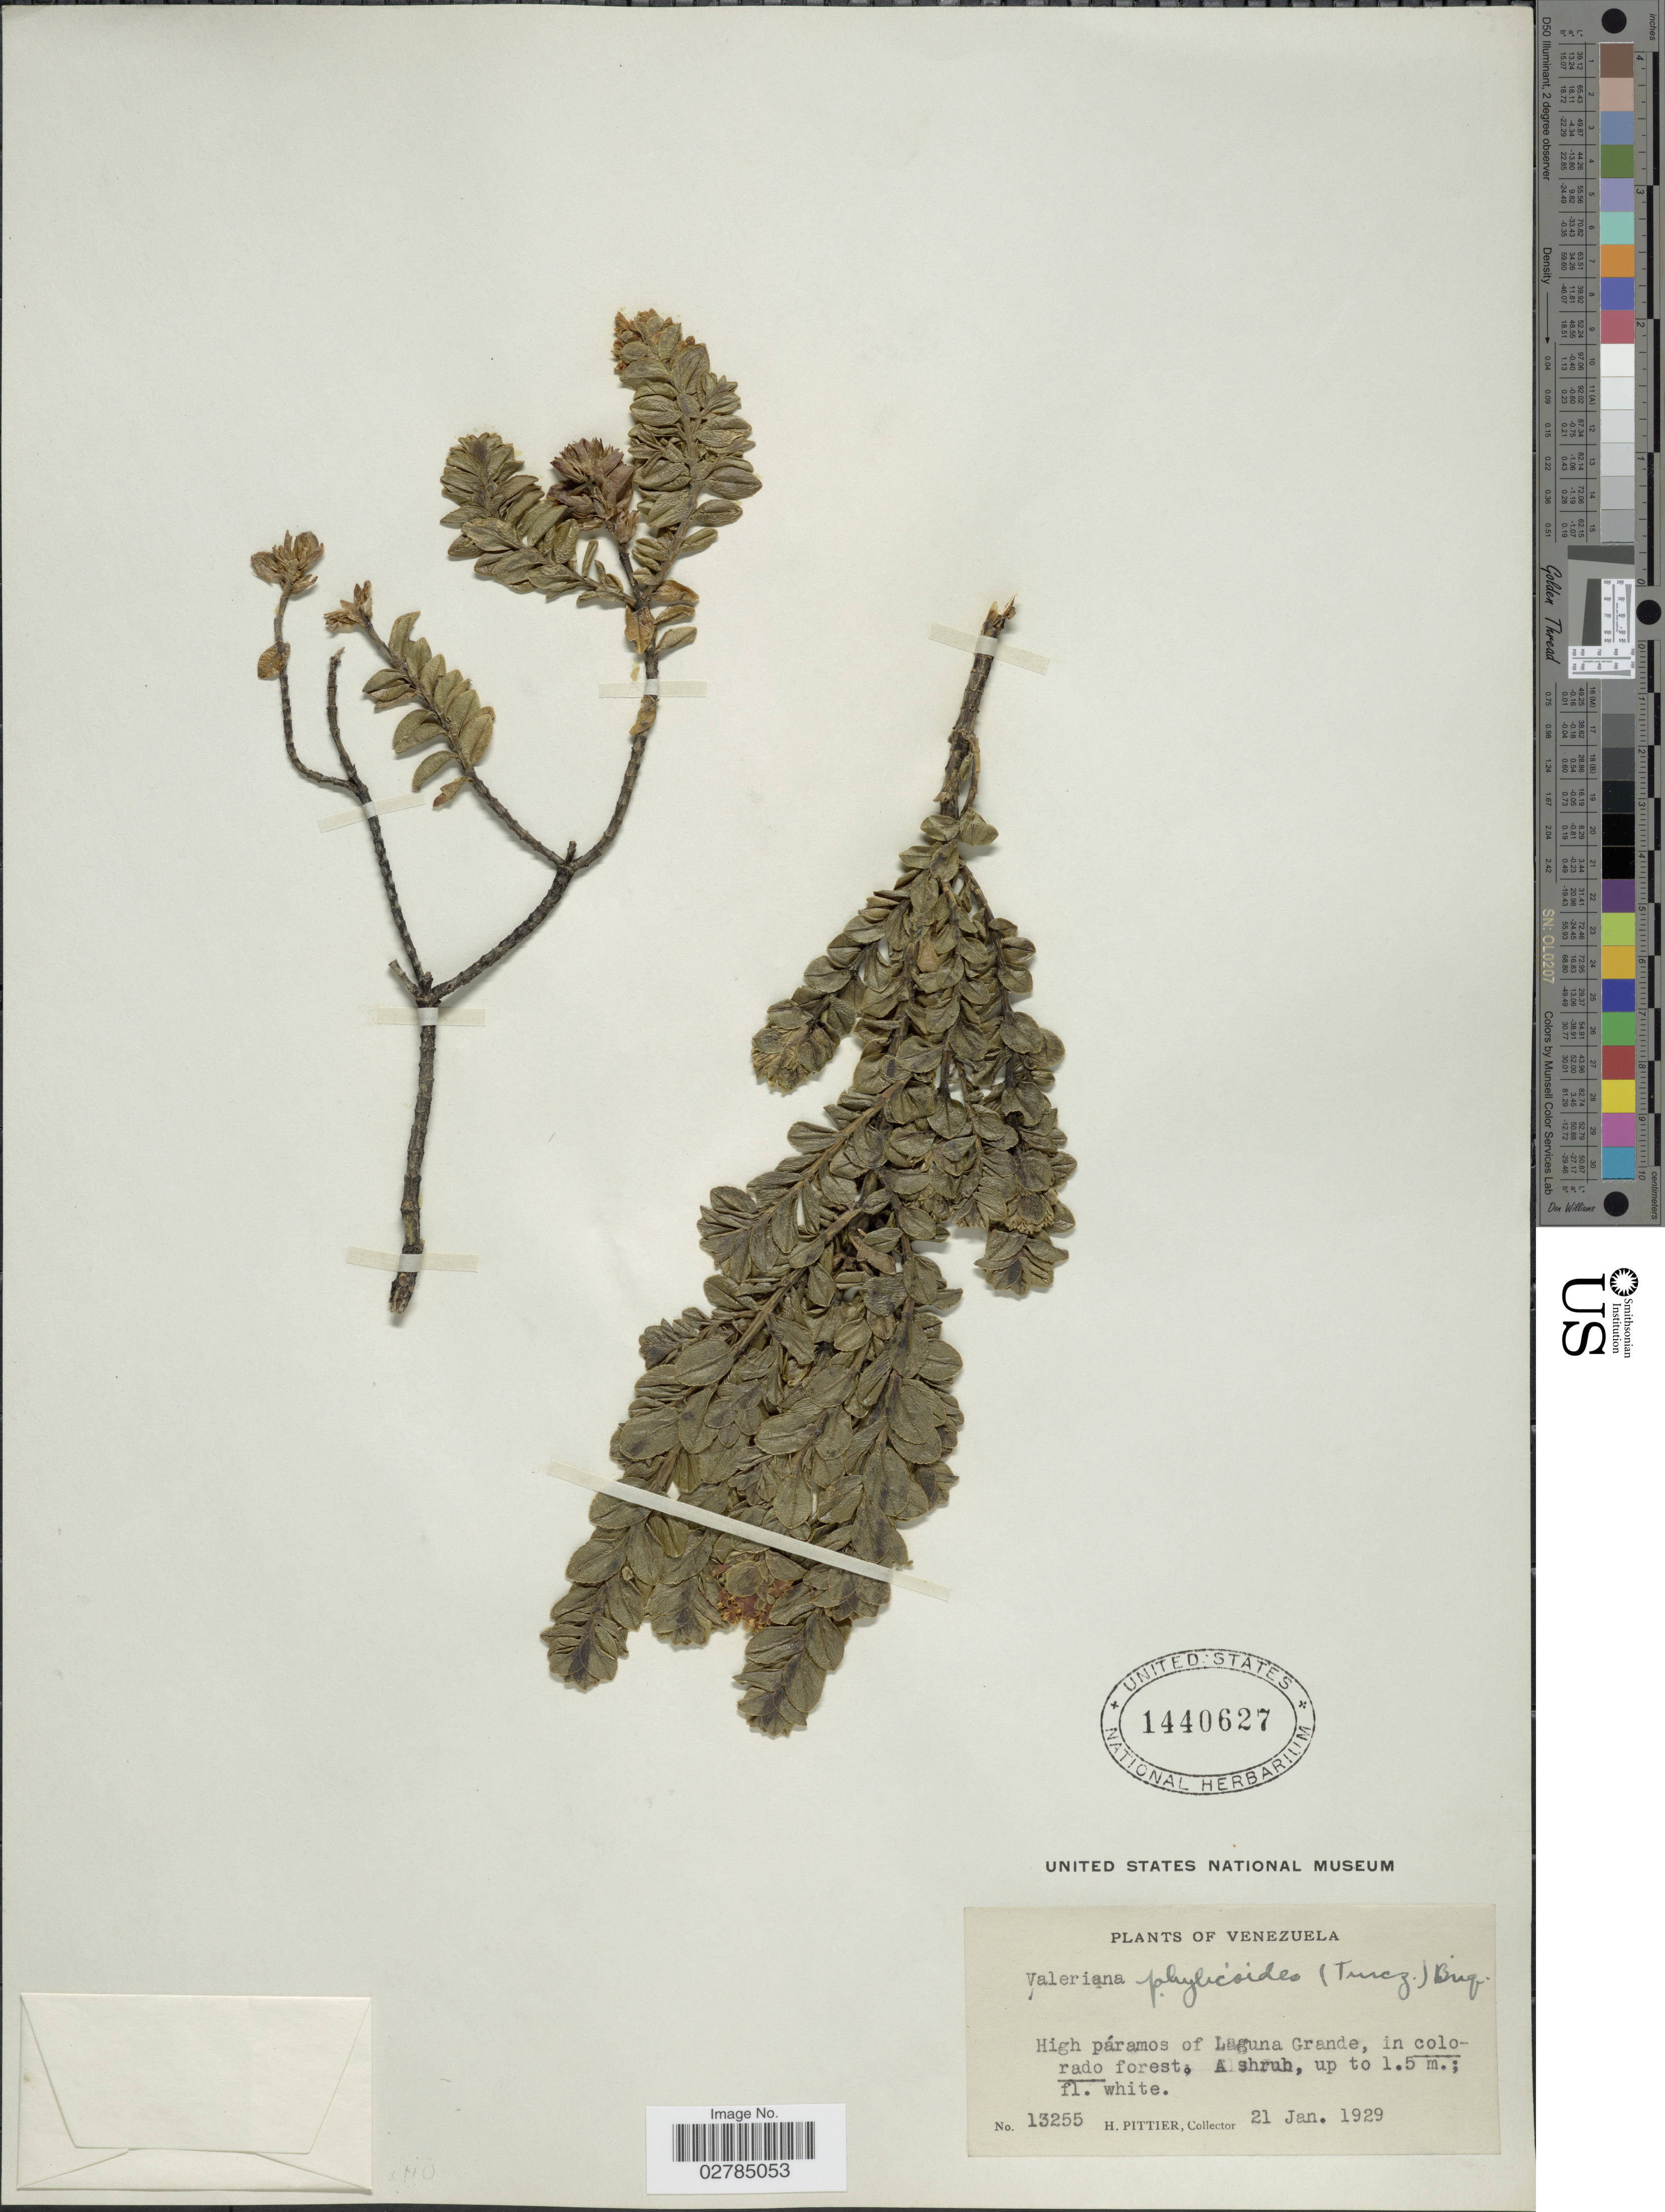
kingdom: Plantae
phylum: Tracheophyta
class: Magnoliopsida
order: Dipsacales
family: Caprifoliaceae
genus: Valeriana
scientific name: Valeriana phylicoides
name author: (Turcz.) Briq.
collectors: H. F. Pittier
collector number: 13255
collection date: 1929-01-21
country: Venezuela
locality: High páramos of Laguna Grande, in colorado forest.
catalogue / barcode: US 1440627